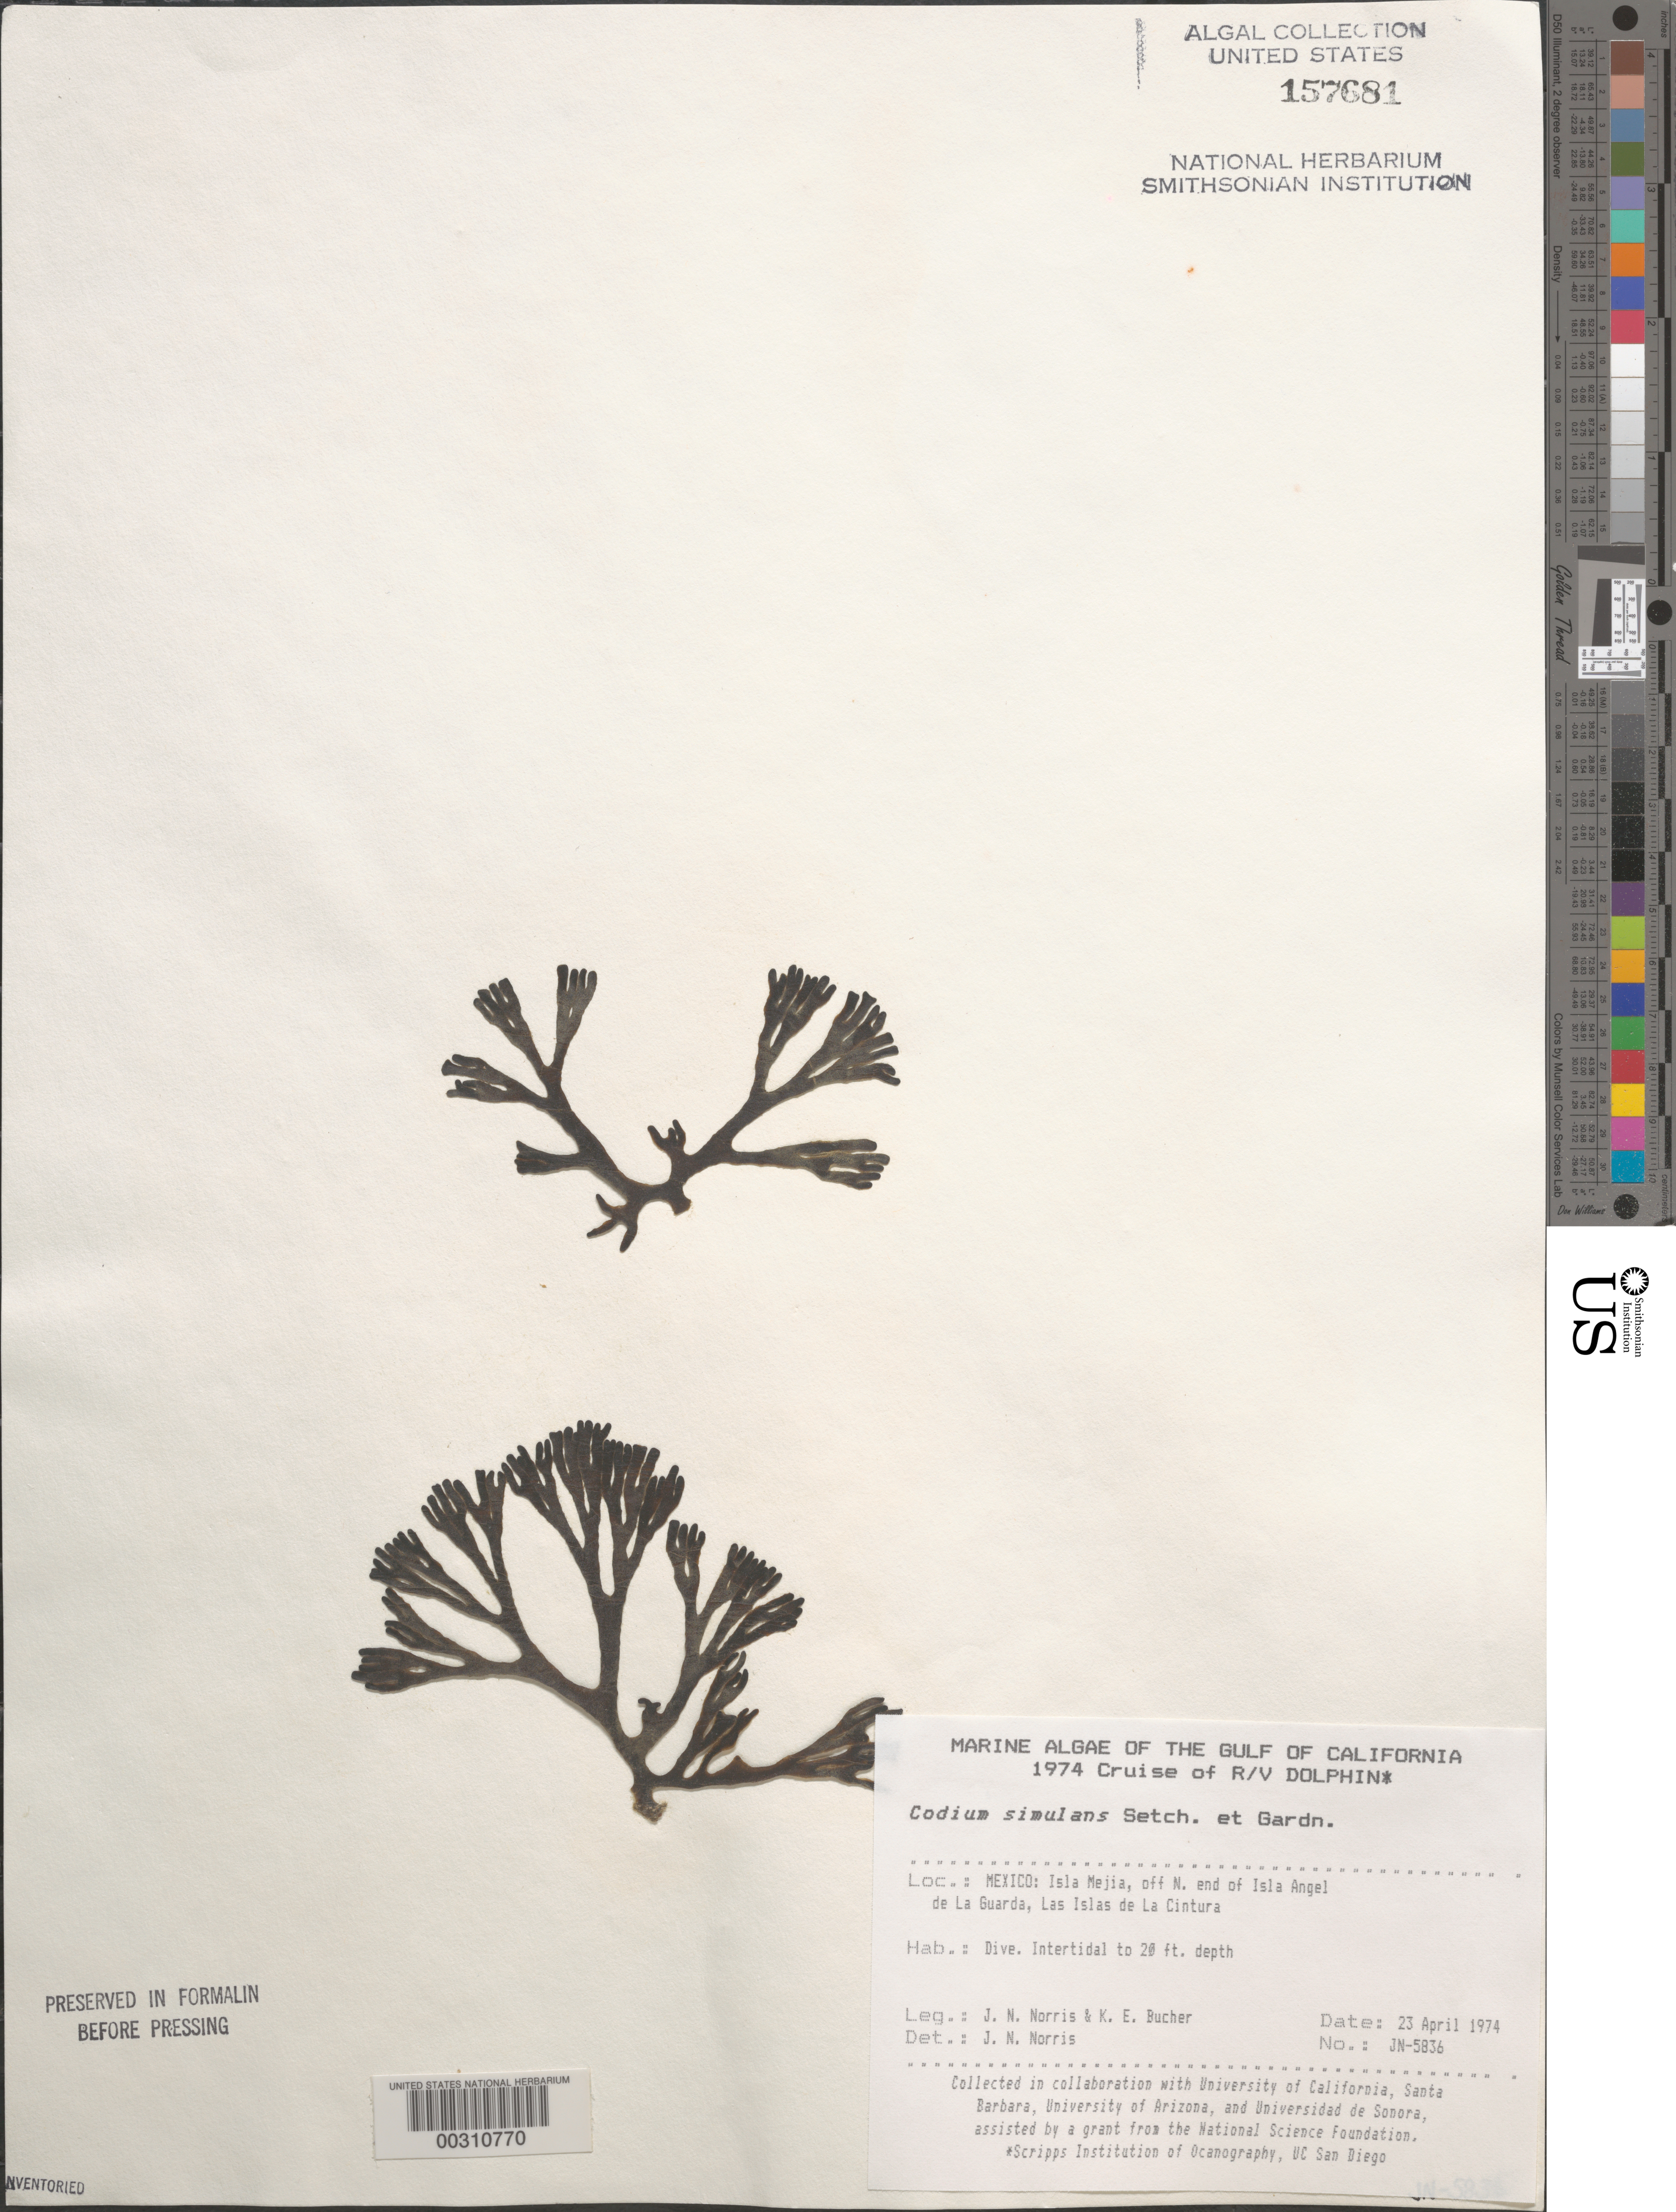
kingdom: Plantae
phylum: Chlorophyta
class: Ulvophyceae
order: Bryopsidales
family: Codiaceae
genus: Codium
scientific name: Codium simulans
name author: Setch. & N.L. Gardner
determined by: Norris, James N.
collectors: J. N. Norris & K. E. Bucher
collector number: JN-5836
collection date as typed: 23 Apr 1974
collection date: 1974-04-23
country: Mexico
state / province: Baja California Norte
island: Isla Mejia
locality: Off Isla Angel de la Guarda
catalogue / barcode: US 157681